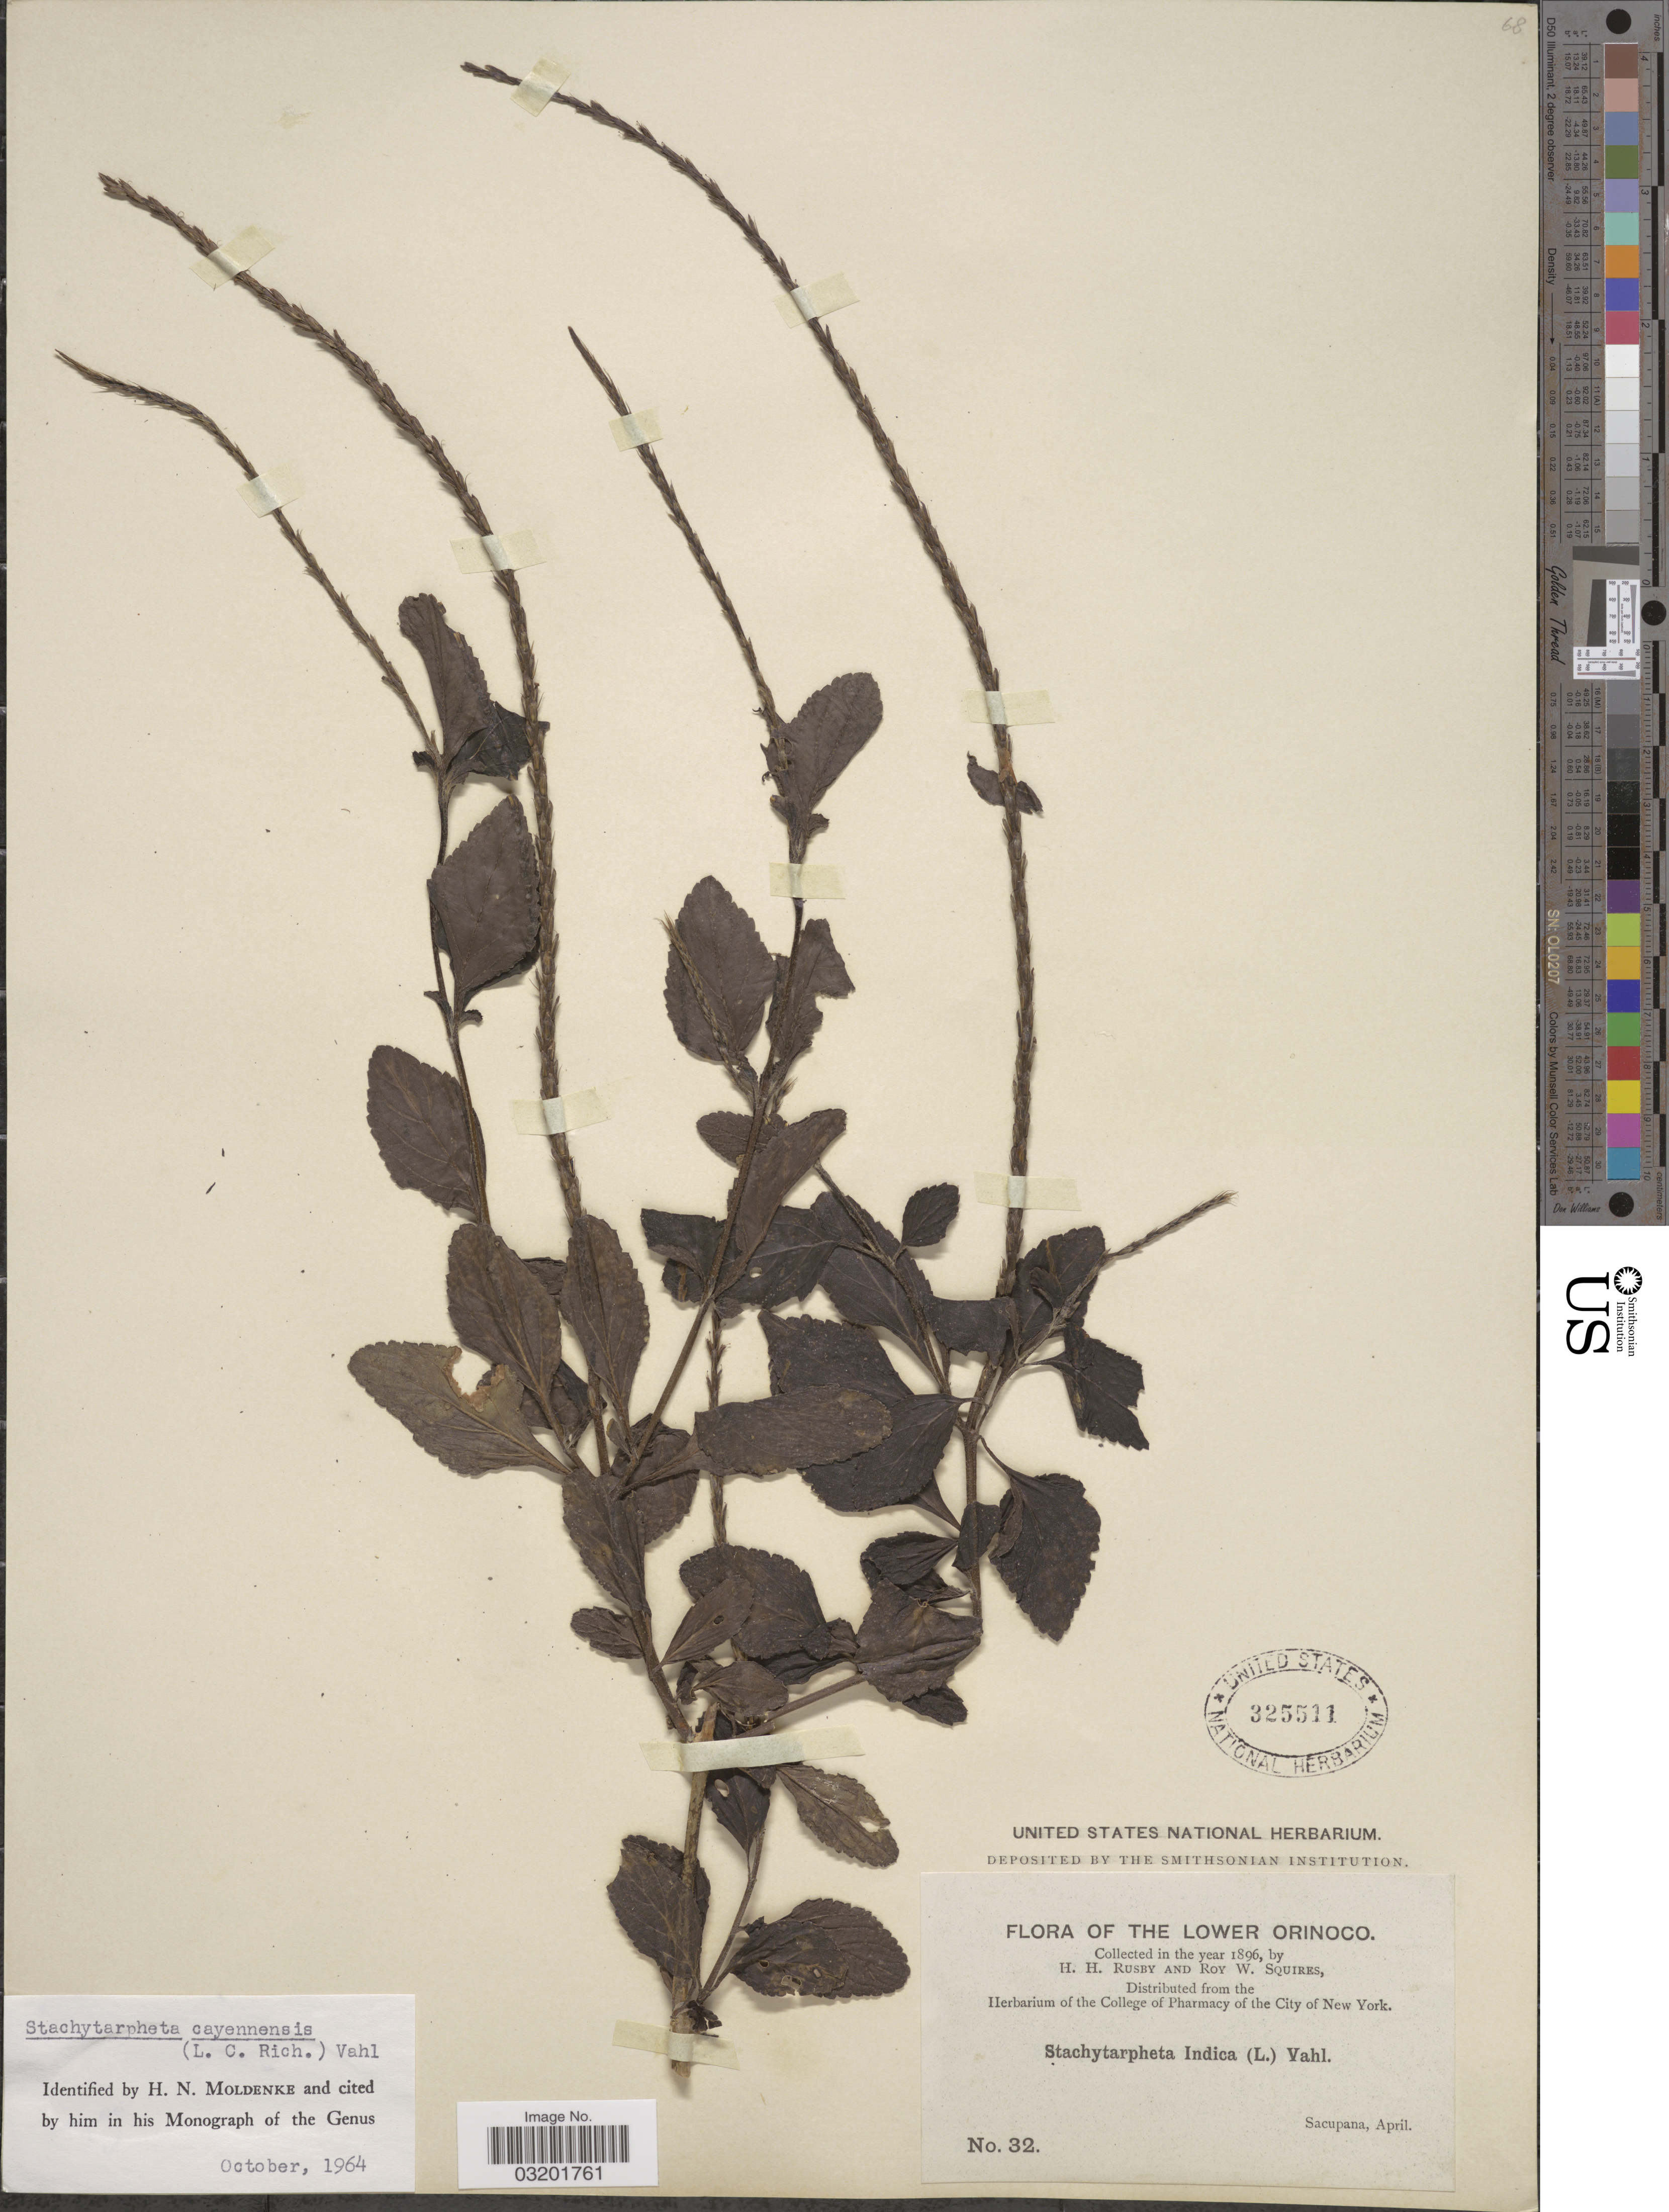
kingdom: Plantae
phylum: Tracheophyta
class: Magnoliopsida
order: Lamiales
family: Verbenaceae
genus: Stachytarpheta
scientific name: Stachytarpheta cayennensis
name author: (Rich.) Vahl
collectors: H. H. Rusby & R. Squires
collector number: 32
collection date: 1896-04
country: Bolivia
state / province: La Paz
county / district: Inquisivi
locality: Sacupana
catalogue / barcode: US 325511